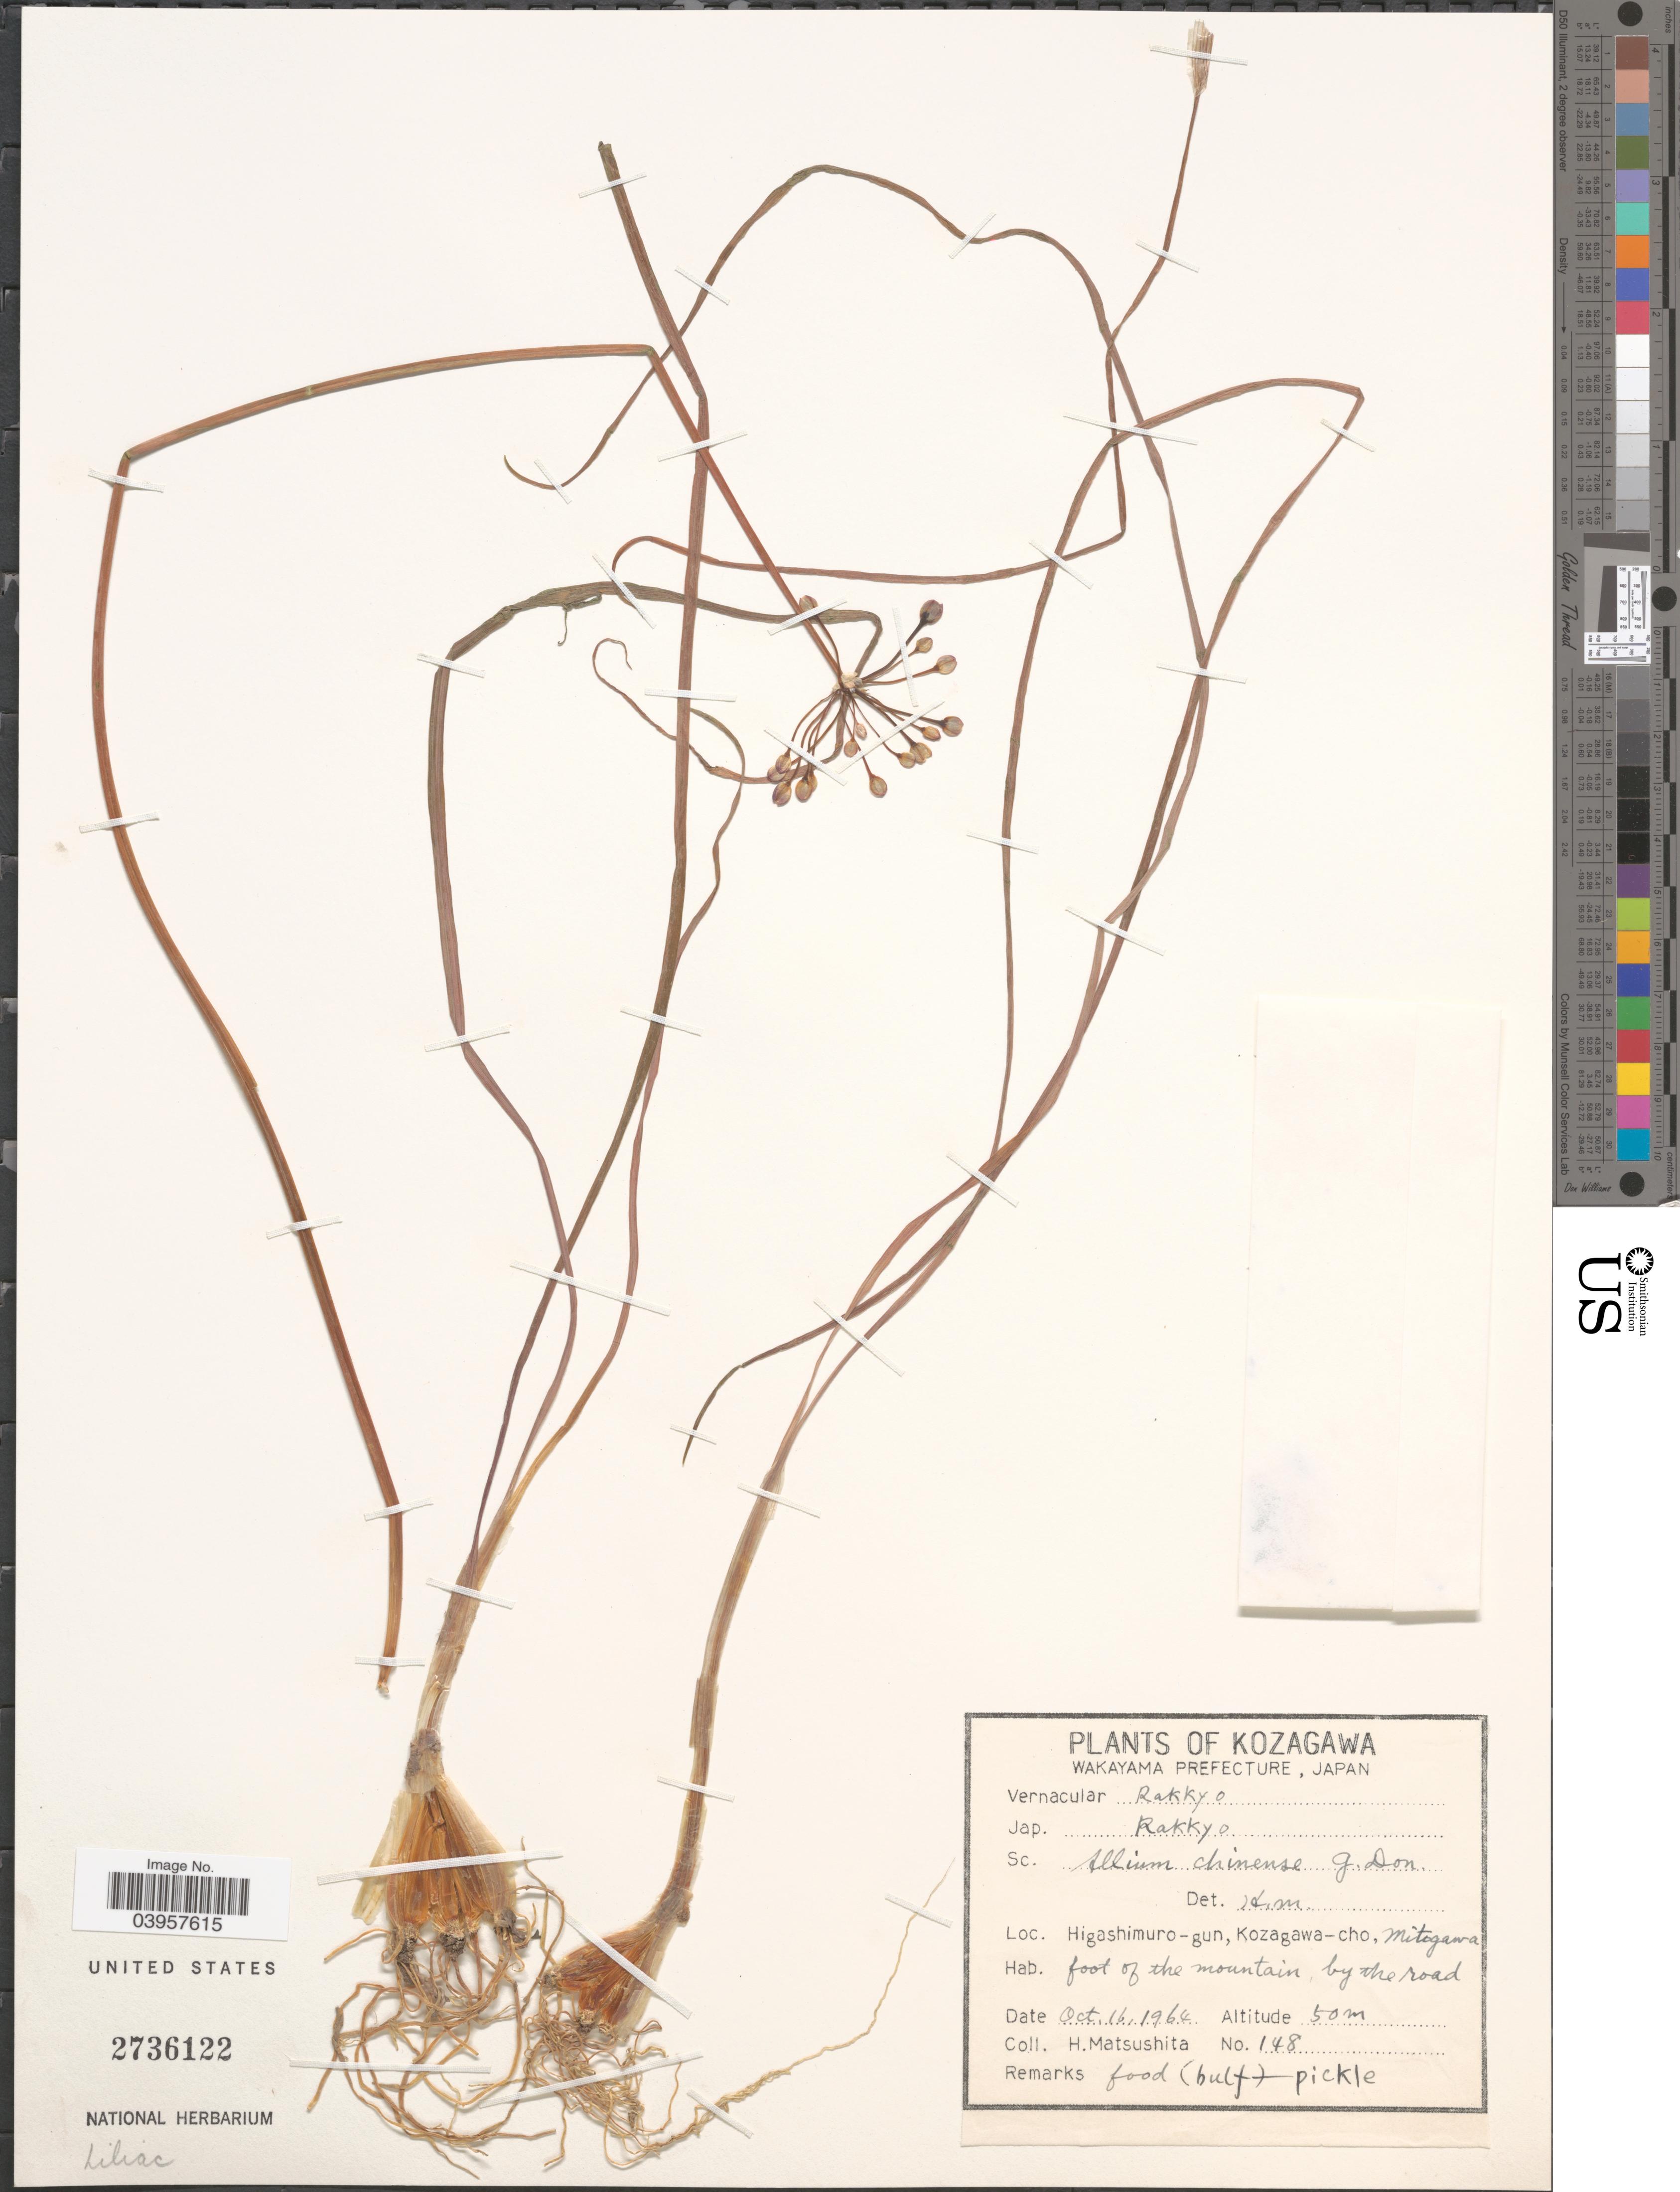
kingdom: Plantae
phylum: Tracheophyta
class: Liliopsida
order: Asparagales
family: Amaryllidaceae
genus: Allium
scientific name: Allium chinense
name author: G. Don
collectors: H. Matsushita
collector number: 148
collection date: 1964-10-16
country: Japan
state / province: Wakayama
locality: Kozagawa. Wakayama Prefecture. Higashimuro-gun, Kozagawa-cho, Mitogawa.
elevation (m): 50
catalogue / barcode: US 2736122